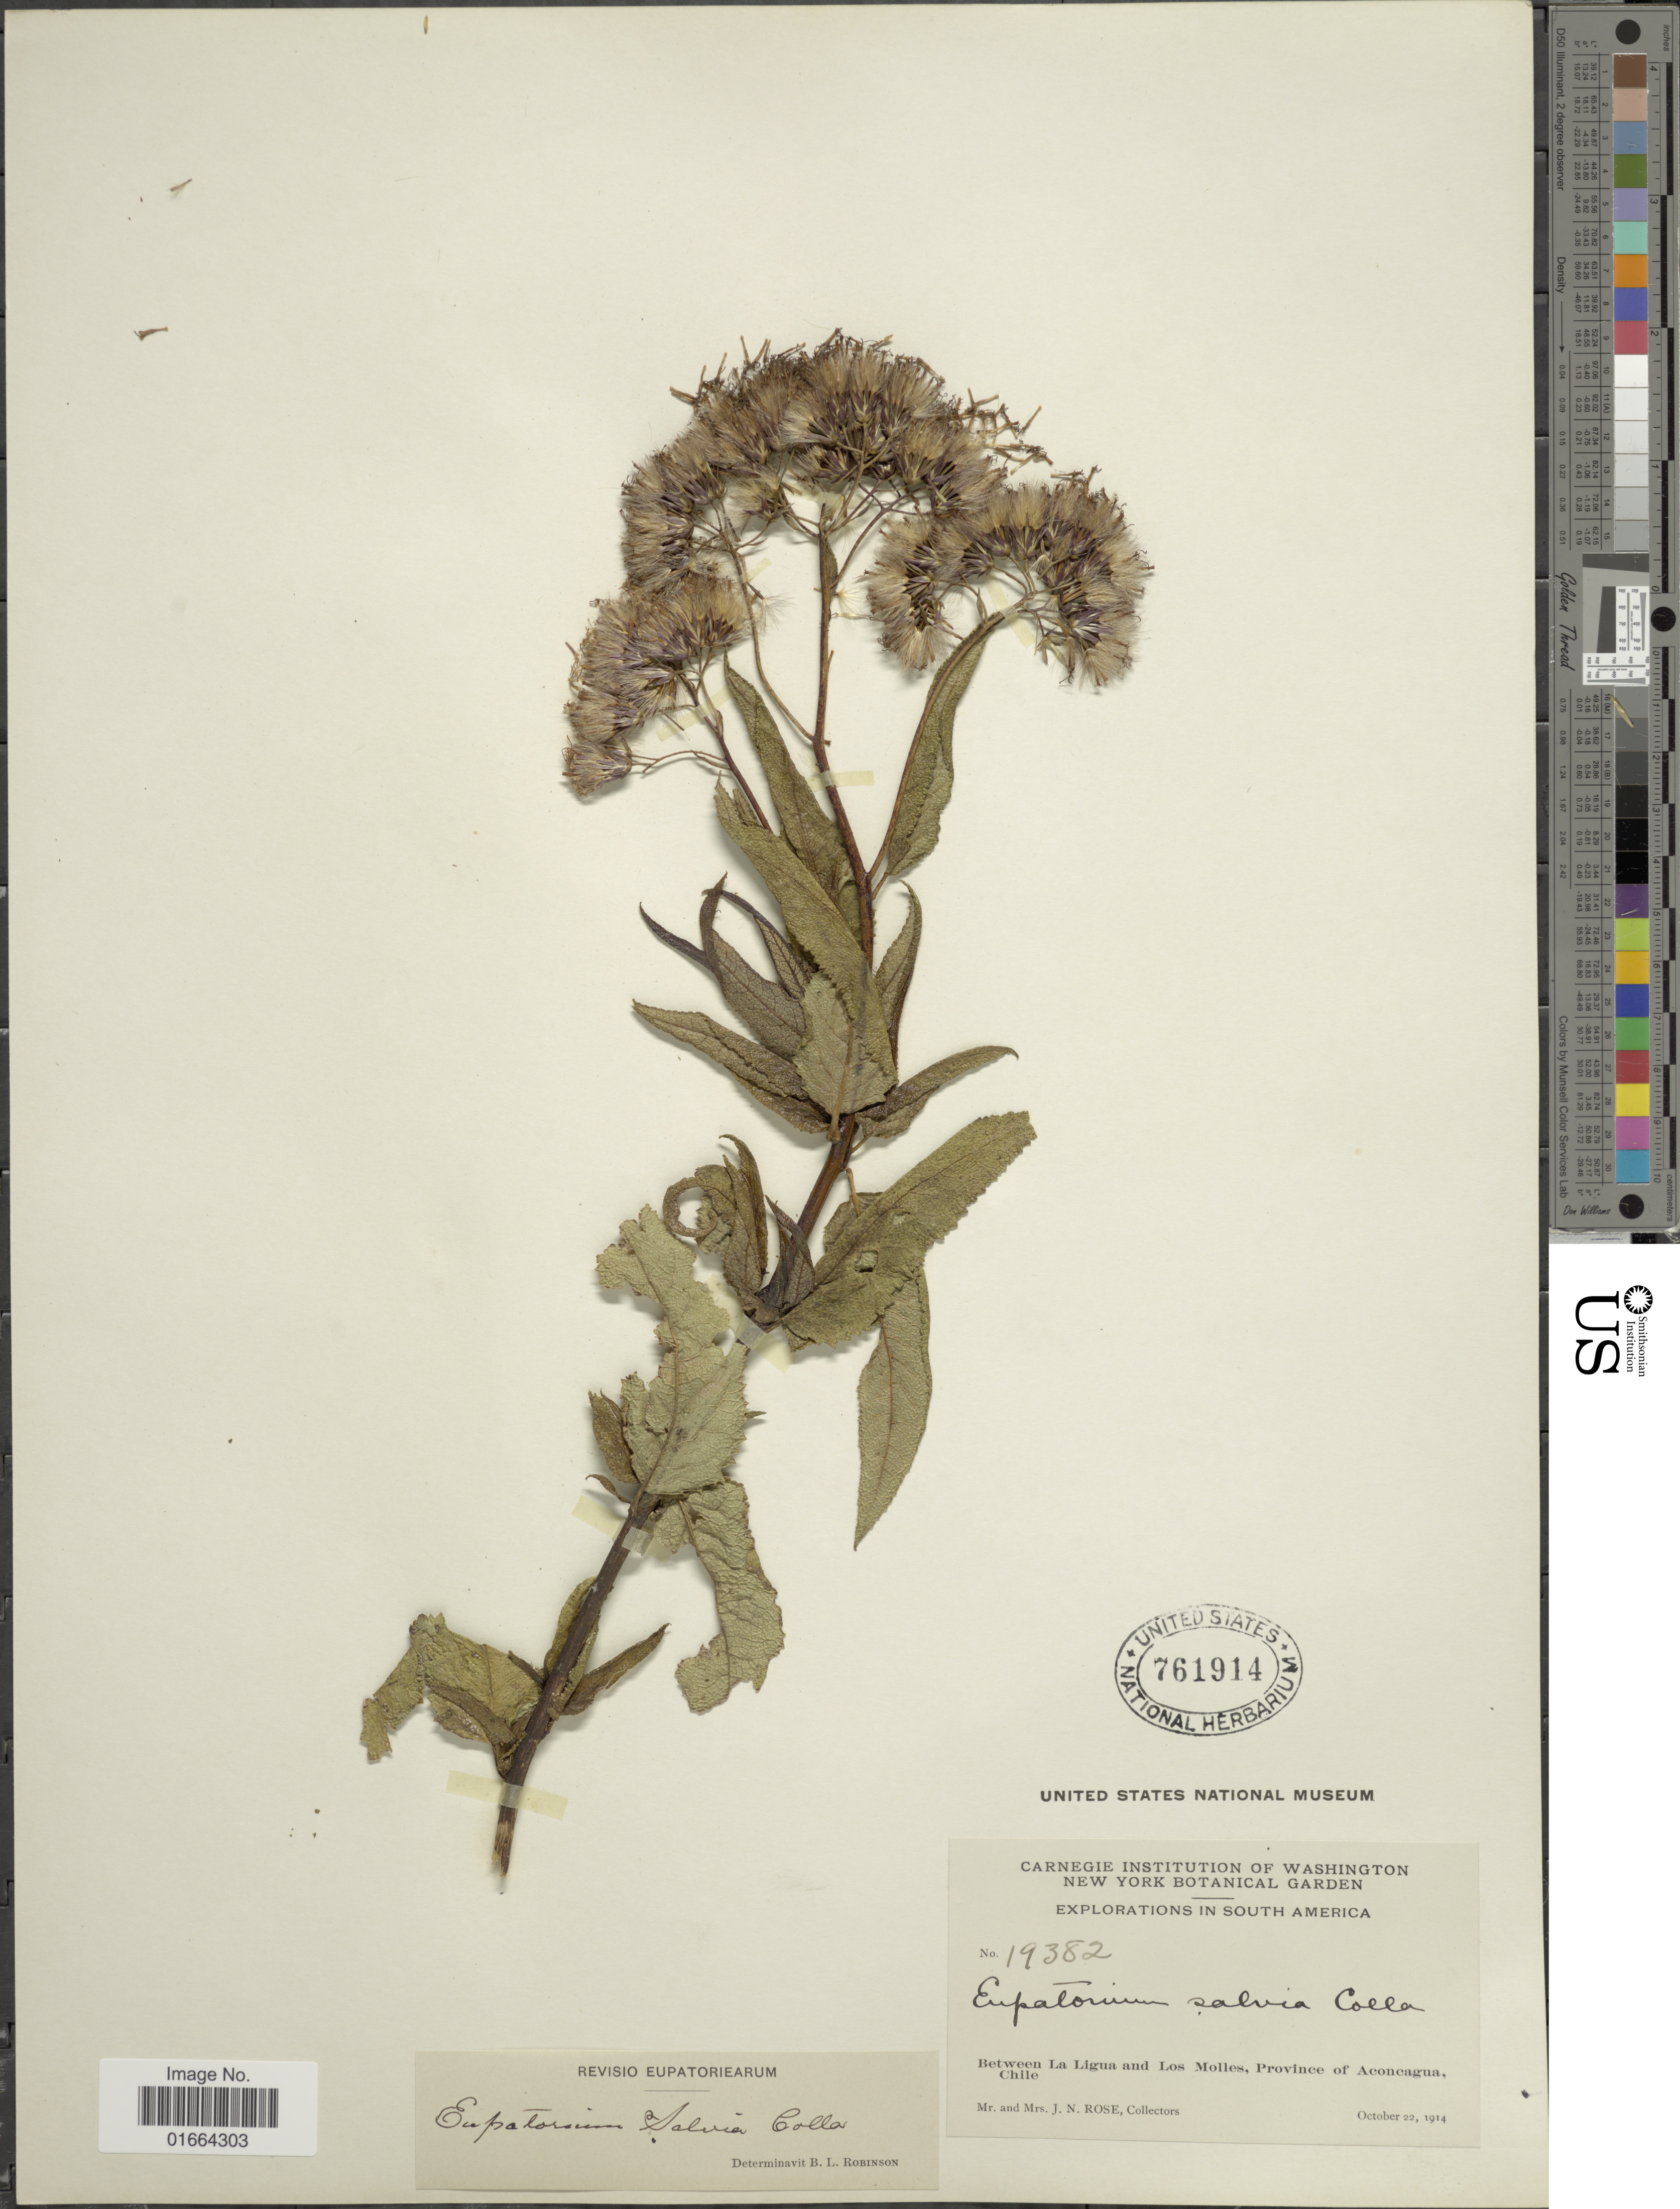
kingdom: Plantae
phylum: Tracheophyta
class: Magnoliopsida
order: Asterales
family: Asteraceae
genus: Aristeguietia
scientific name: Aristeguietia salvia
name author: (Colla) R.M. King & H. Rob.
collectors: J. N. Rose & L. B. Rose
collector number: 19382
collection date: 1914-10-22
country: Chile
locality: Between La Ligua and Los Molles, Province of Aconcagua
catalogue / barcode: US 761914